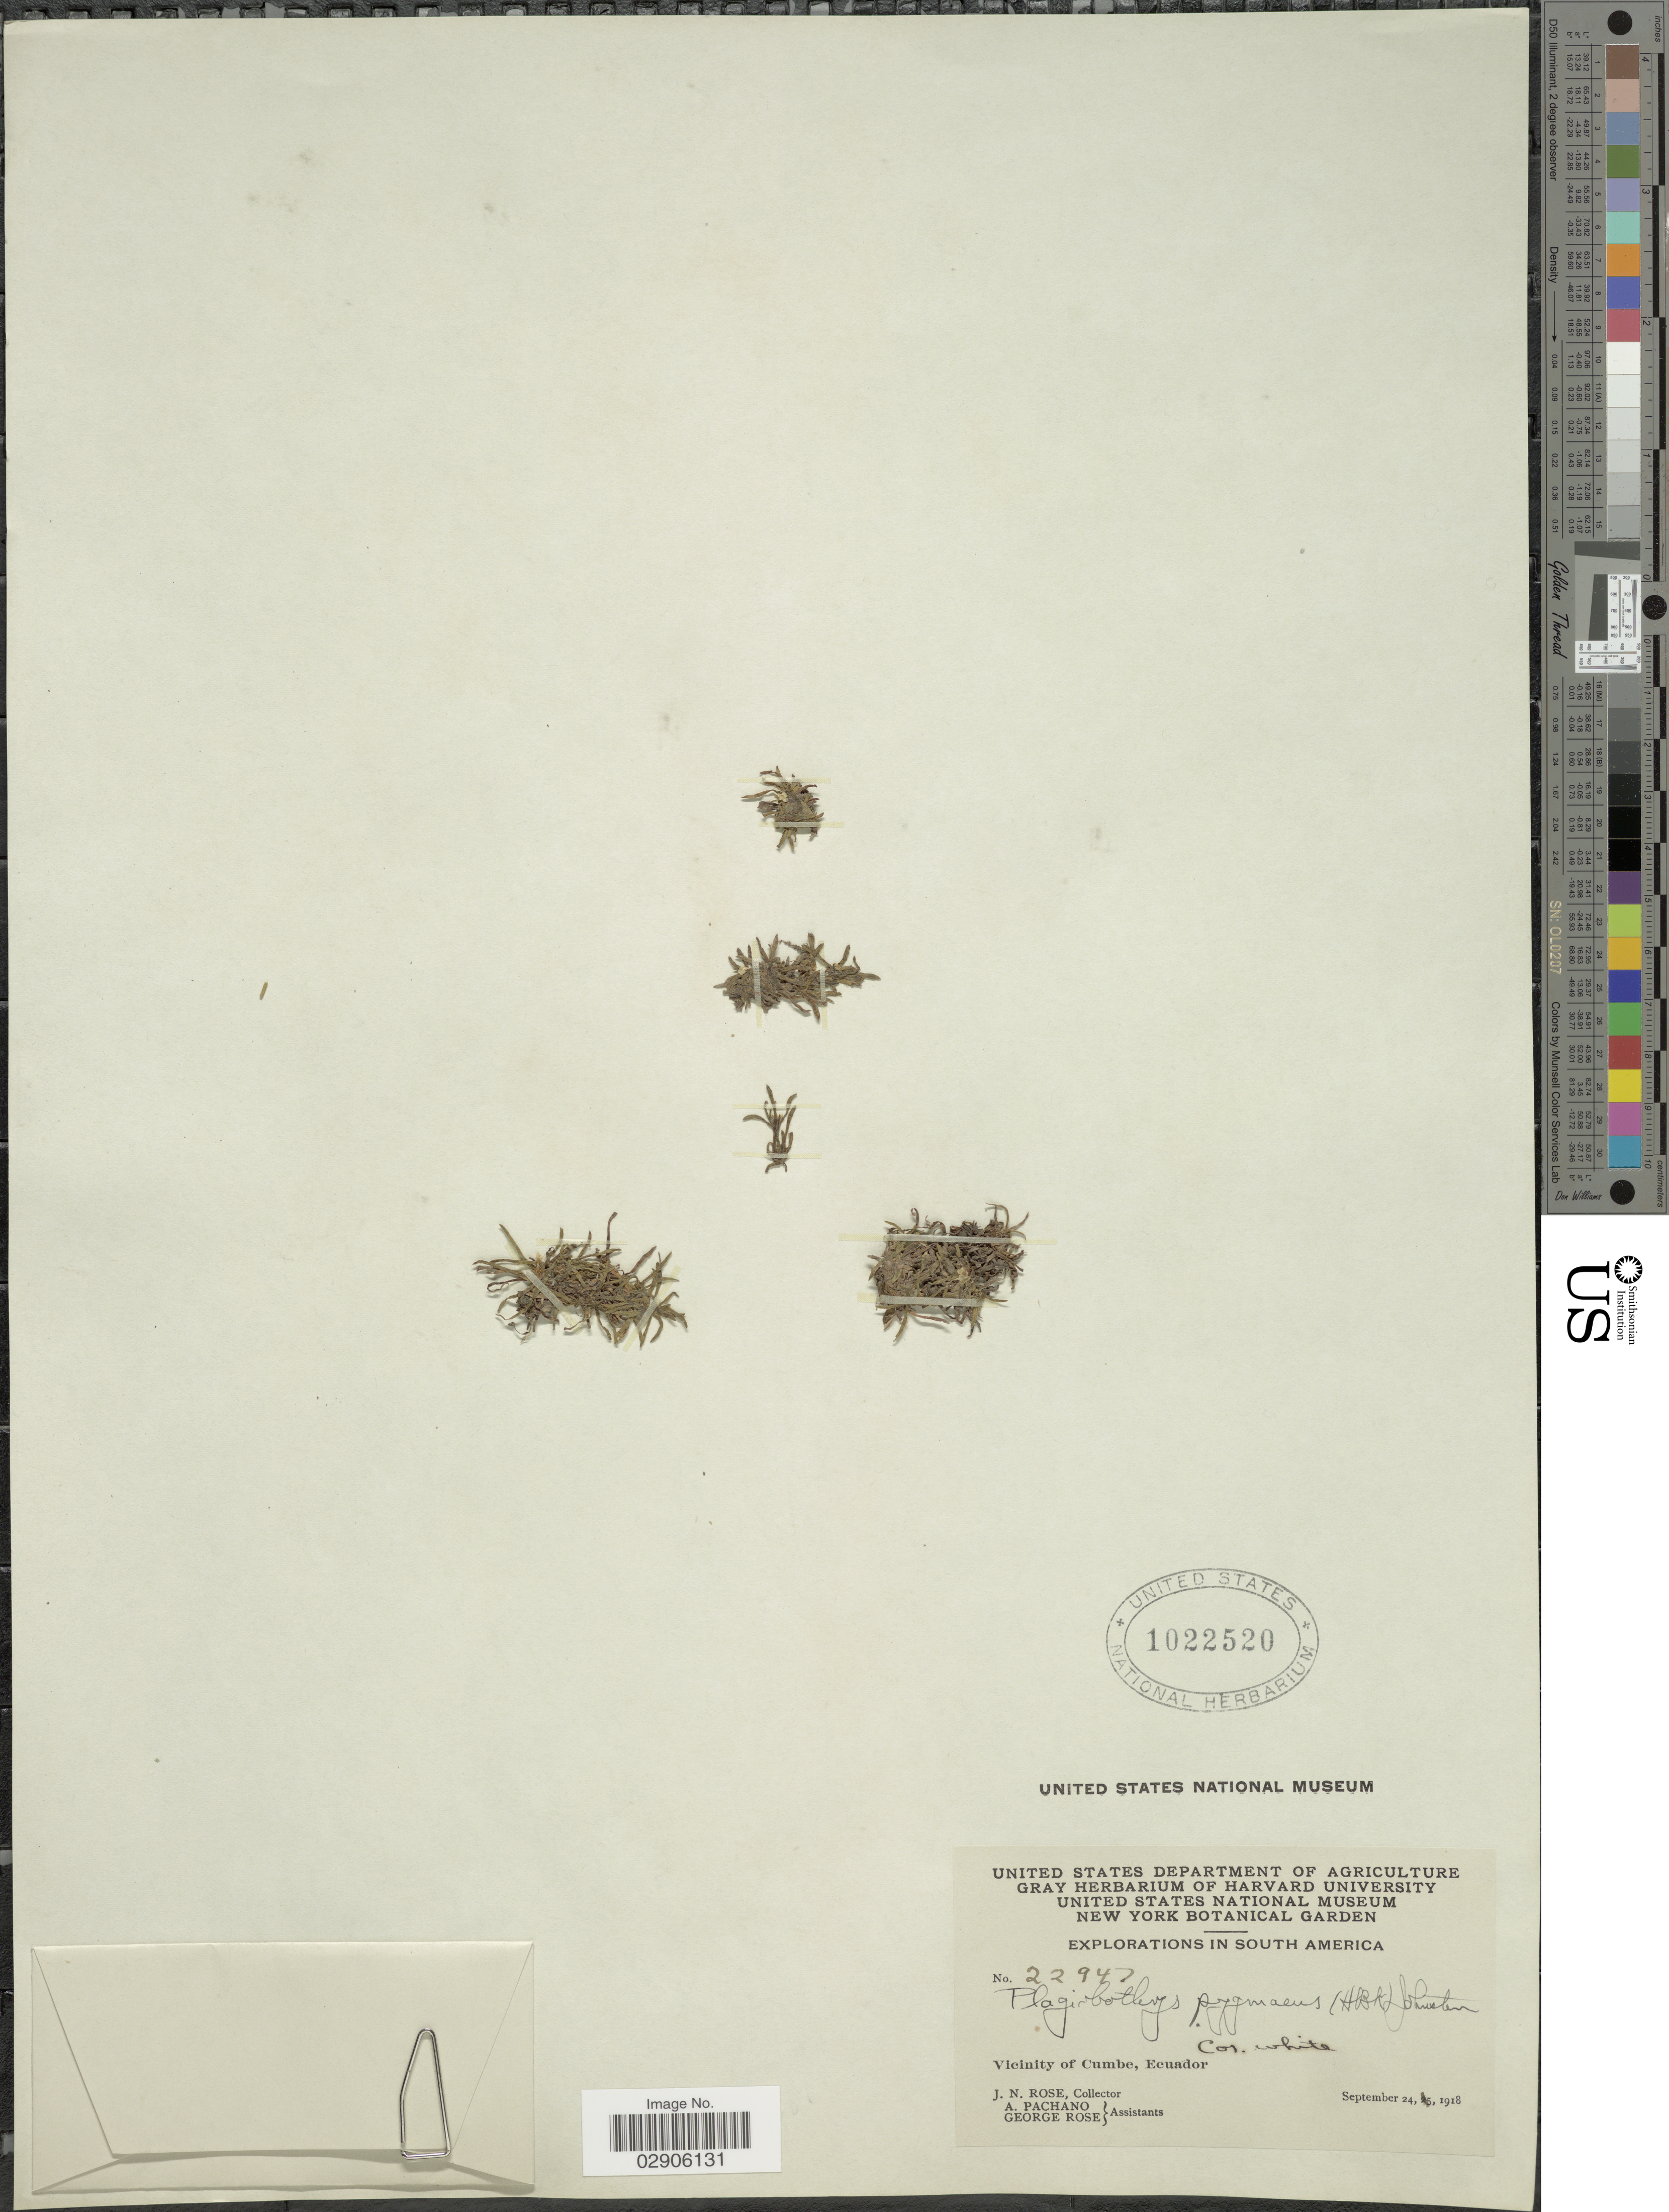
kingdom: Plantae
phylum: Tracheophyta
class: Magnoliopsida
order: Boraginales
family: Boraginaceae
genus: Plagiobothrys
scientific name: Plagiobothrys pygmaeus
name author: (Kunth) I.M. Johnst.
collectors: J. N. Rose, A. Pachano & G. Rose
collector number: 22947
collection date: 1918-09-24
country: Ecuador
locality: Vicinity of Cumbe, Ecuador.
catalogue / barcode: US 1022520